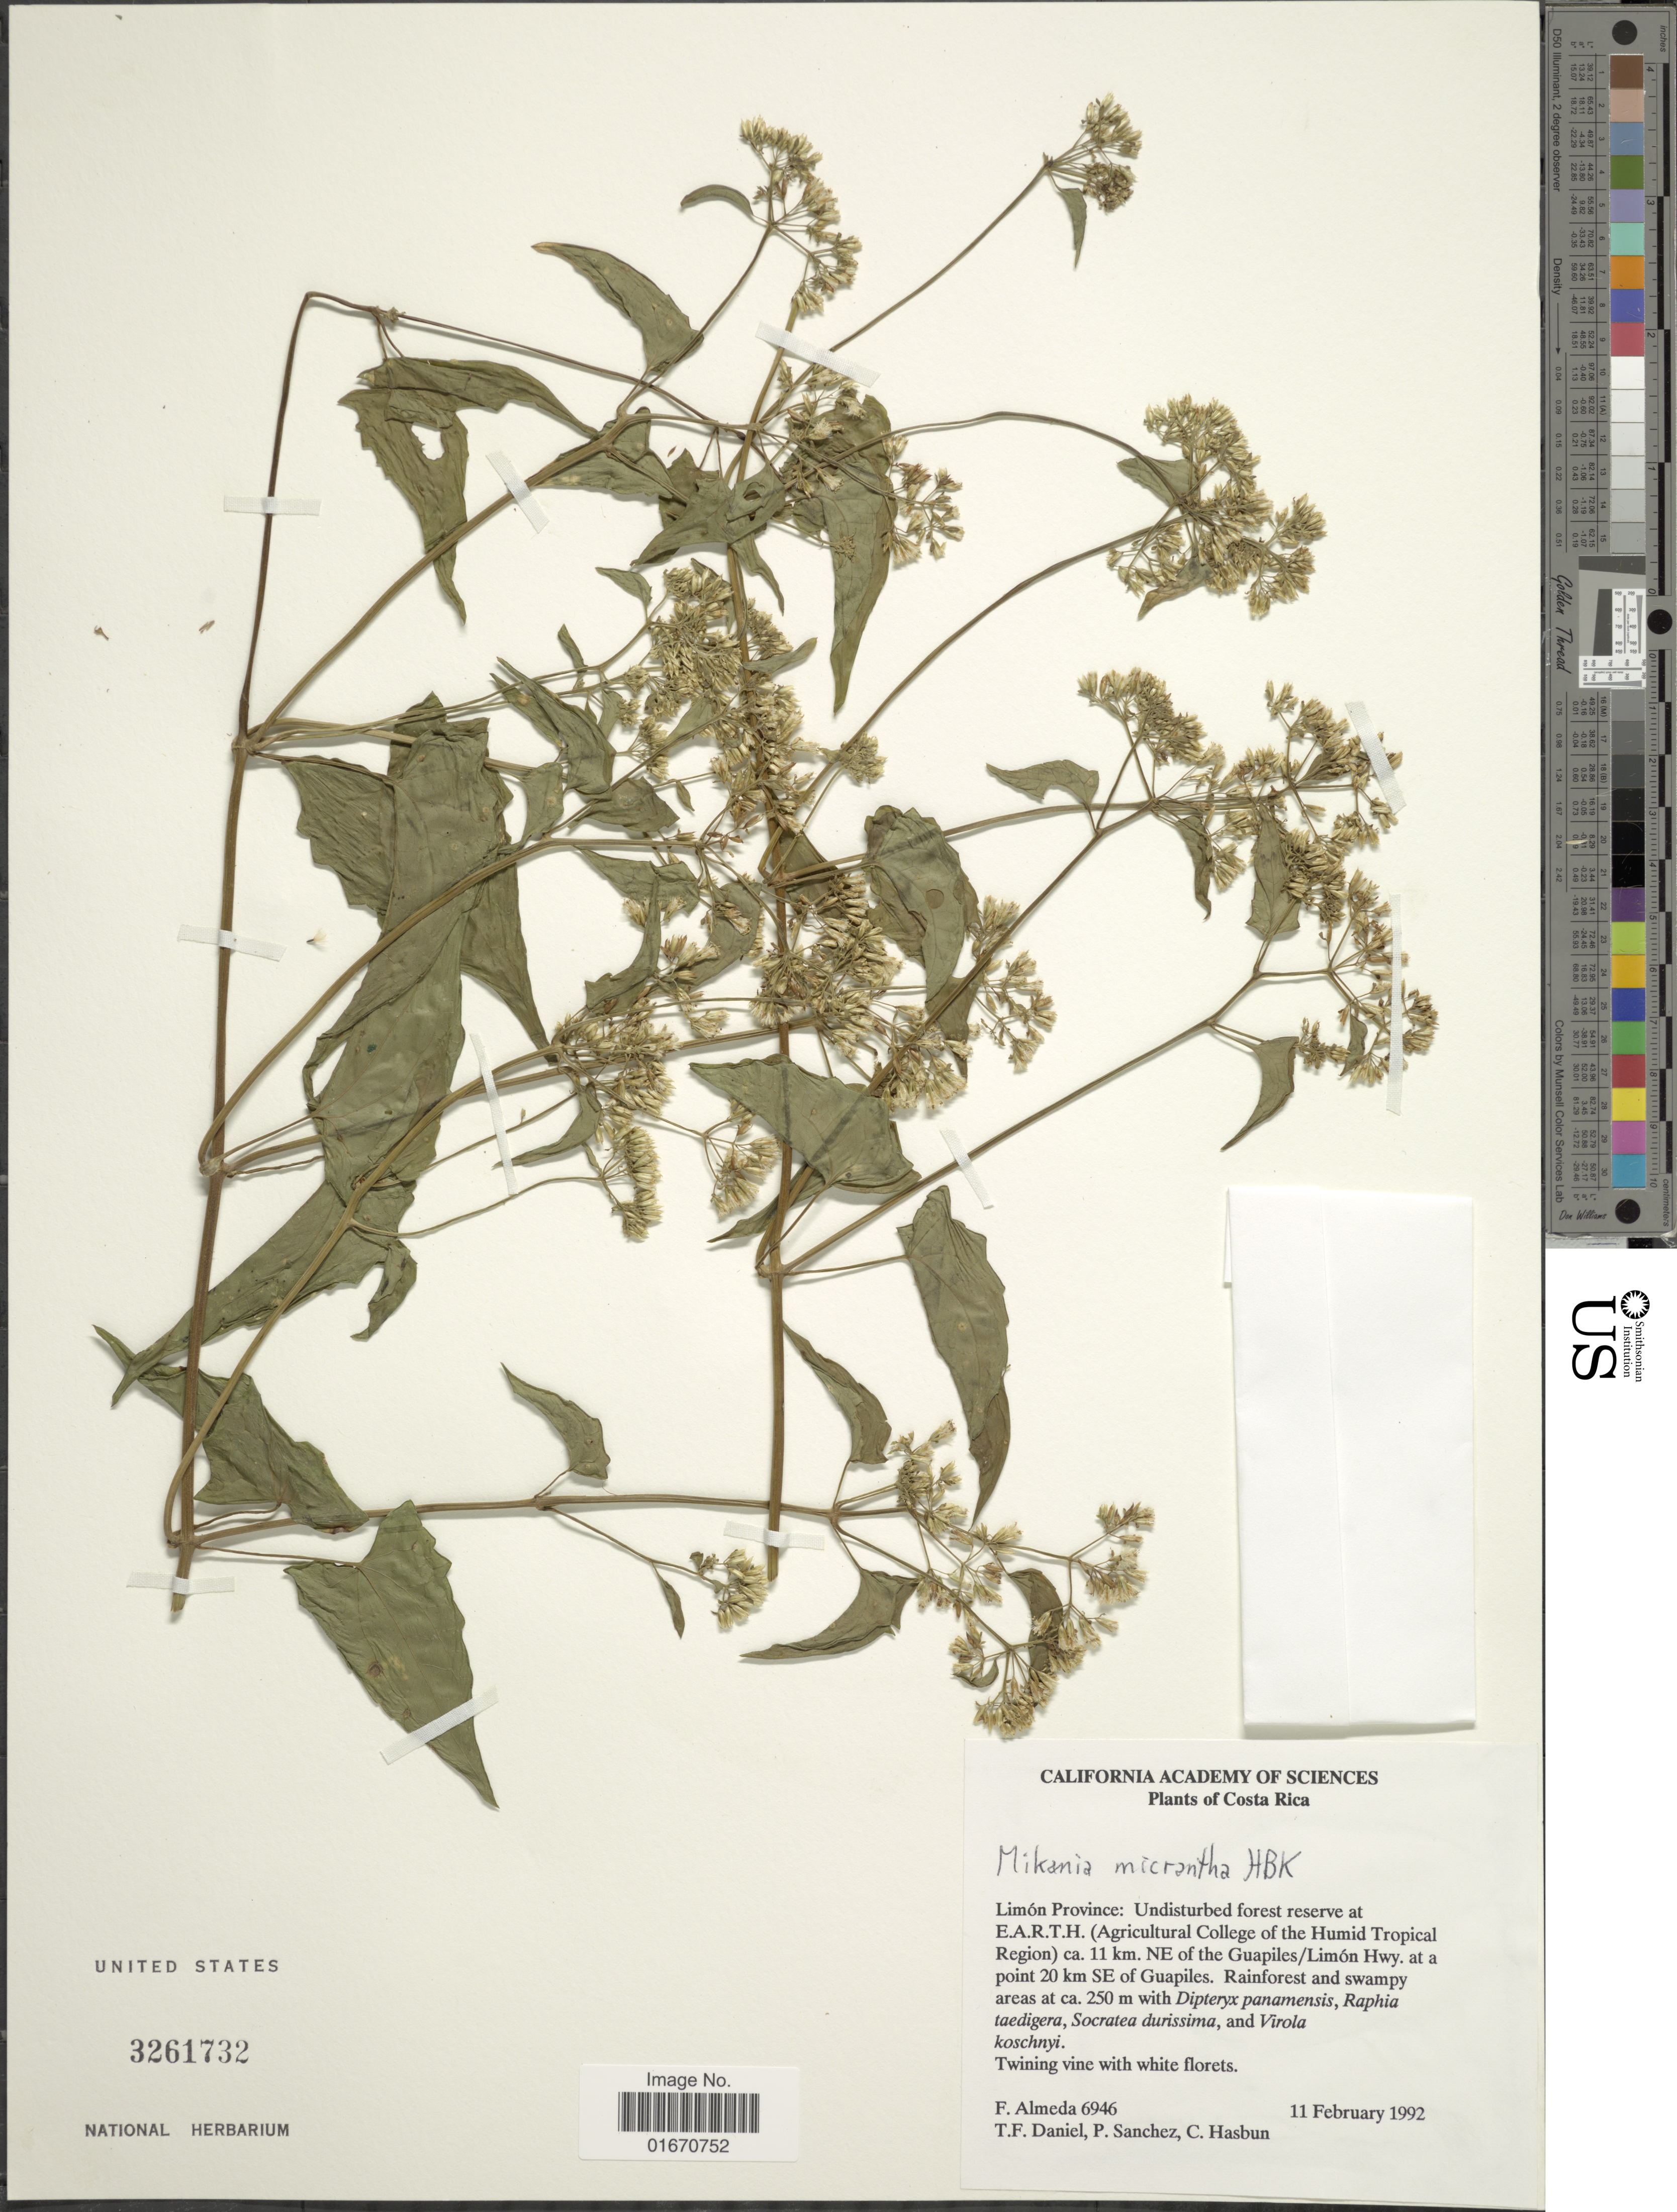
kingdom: Plantae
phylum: Tracheophyta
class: Magnoliopsida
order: Asterales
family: Asteraceae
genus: Mikania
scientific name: Mikania micrantha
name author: Kunth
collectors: F. Almeda, T. F. Daniel, P. Sanchez & C. Hasbun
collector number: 6946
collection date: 1992-02-11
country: Costa Rica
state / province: Limón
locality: At E.A.R.T.H. (Agricultural College of the Humid Tropical Region) ca 11 km NE of the Guapiles/Limon Hwy. at a point 20 km SE of Guapiles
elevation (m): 250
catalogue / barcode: US 3261732